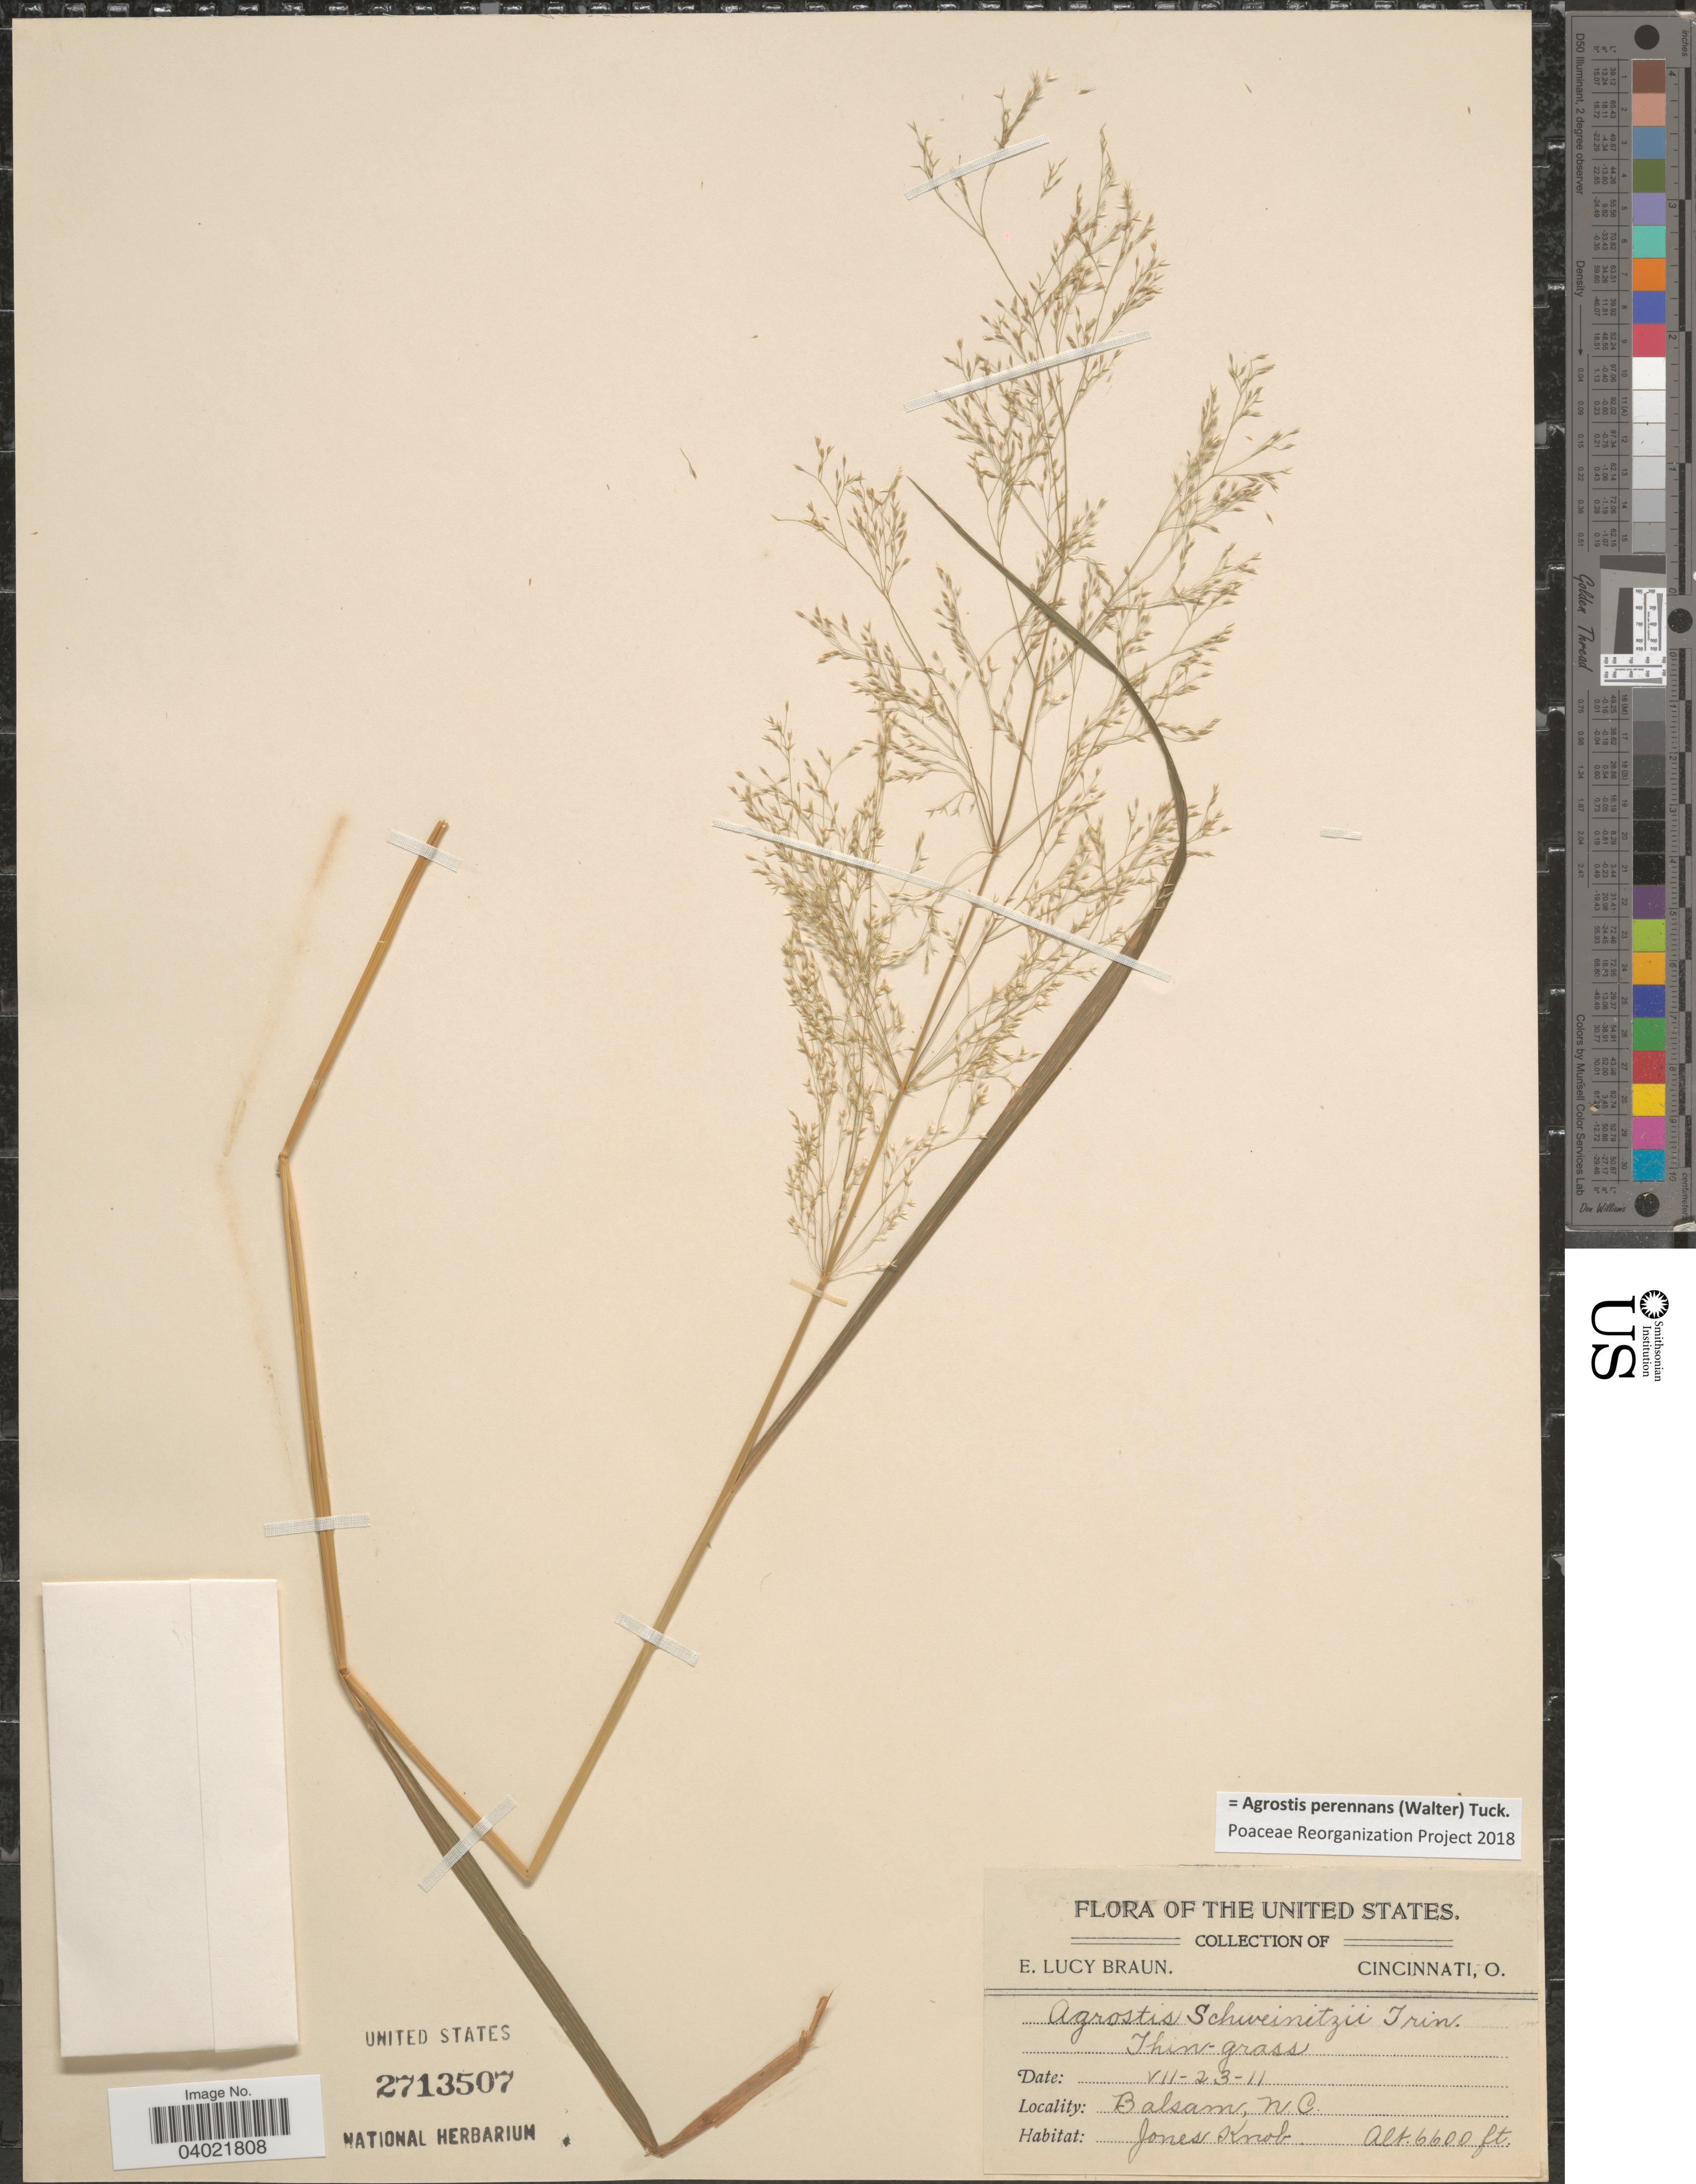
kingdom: Plantae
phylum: Tracheophyta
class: Liliopsida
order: Poales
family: Poaceae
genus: Agrostis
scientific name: Agrostis perennans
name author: (Walter) Tuck.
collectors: E. L. Braun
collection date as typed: Transcribed d/m/y: 23/7/11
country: United States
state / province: North Carolina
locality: Balsam. Jones Knob.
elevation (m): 2012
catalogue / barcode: US 2713507